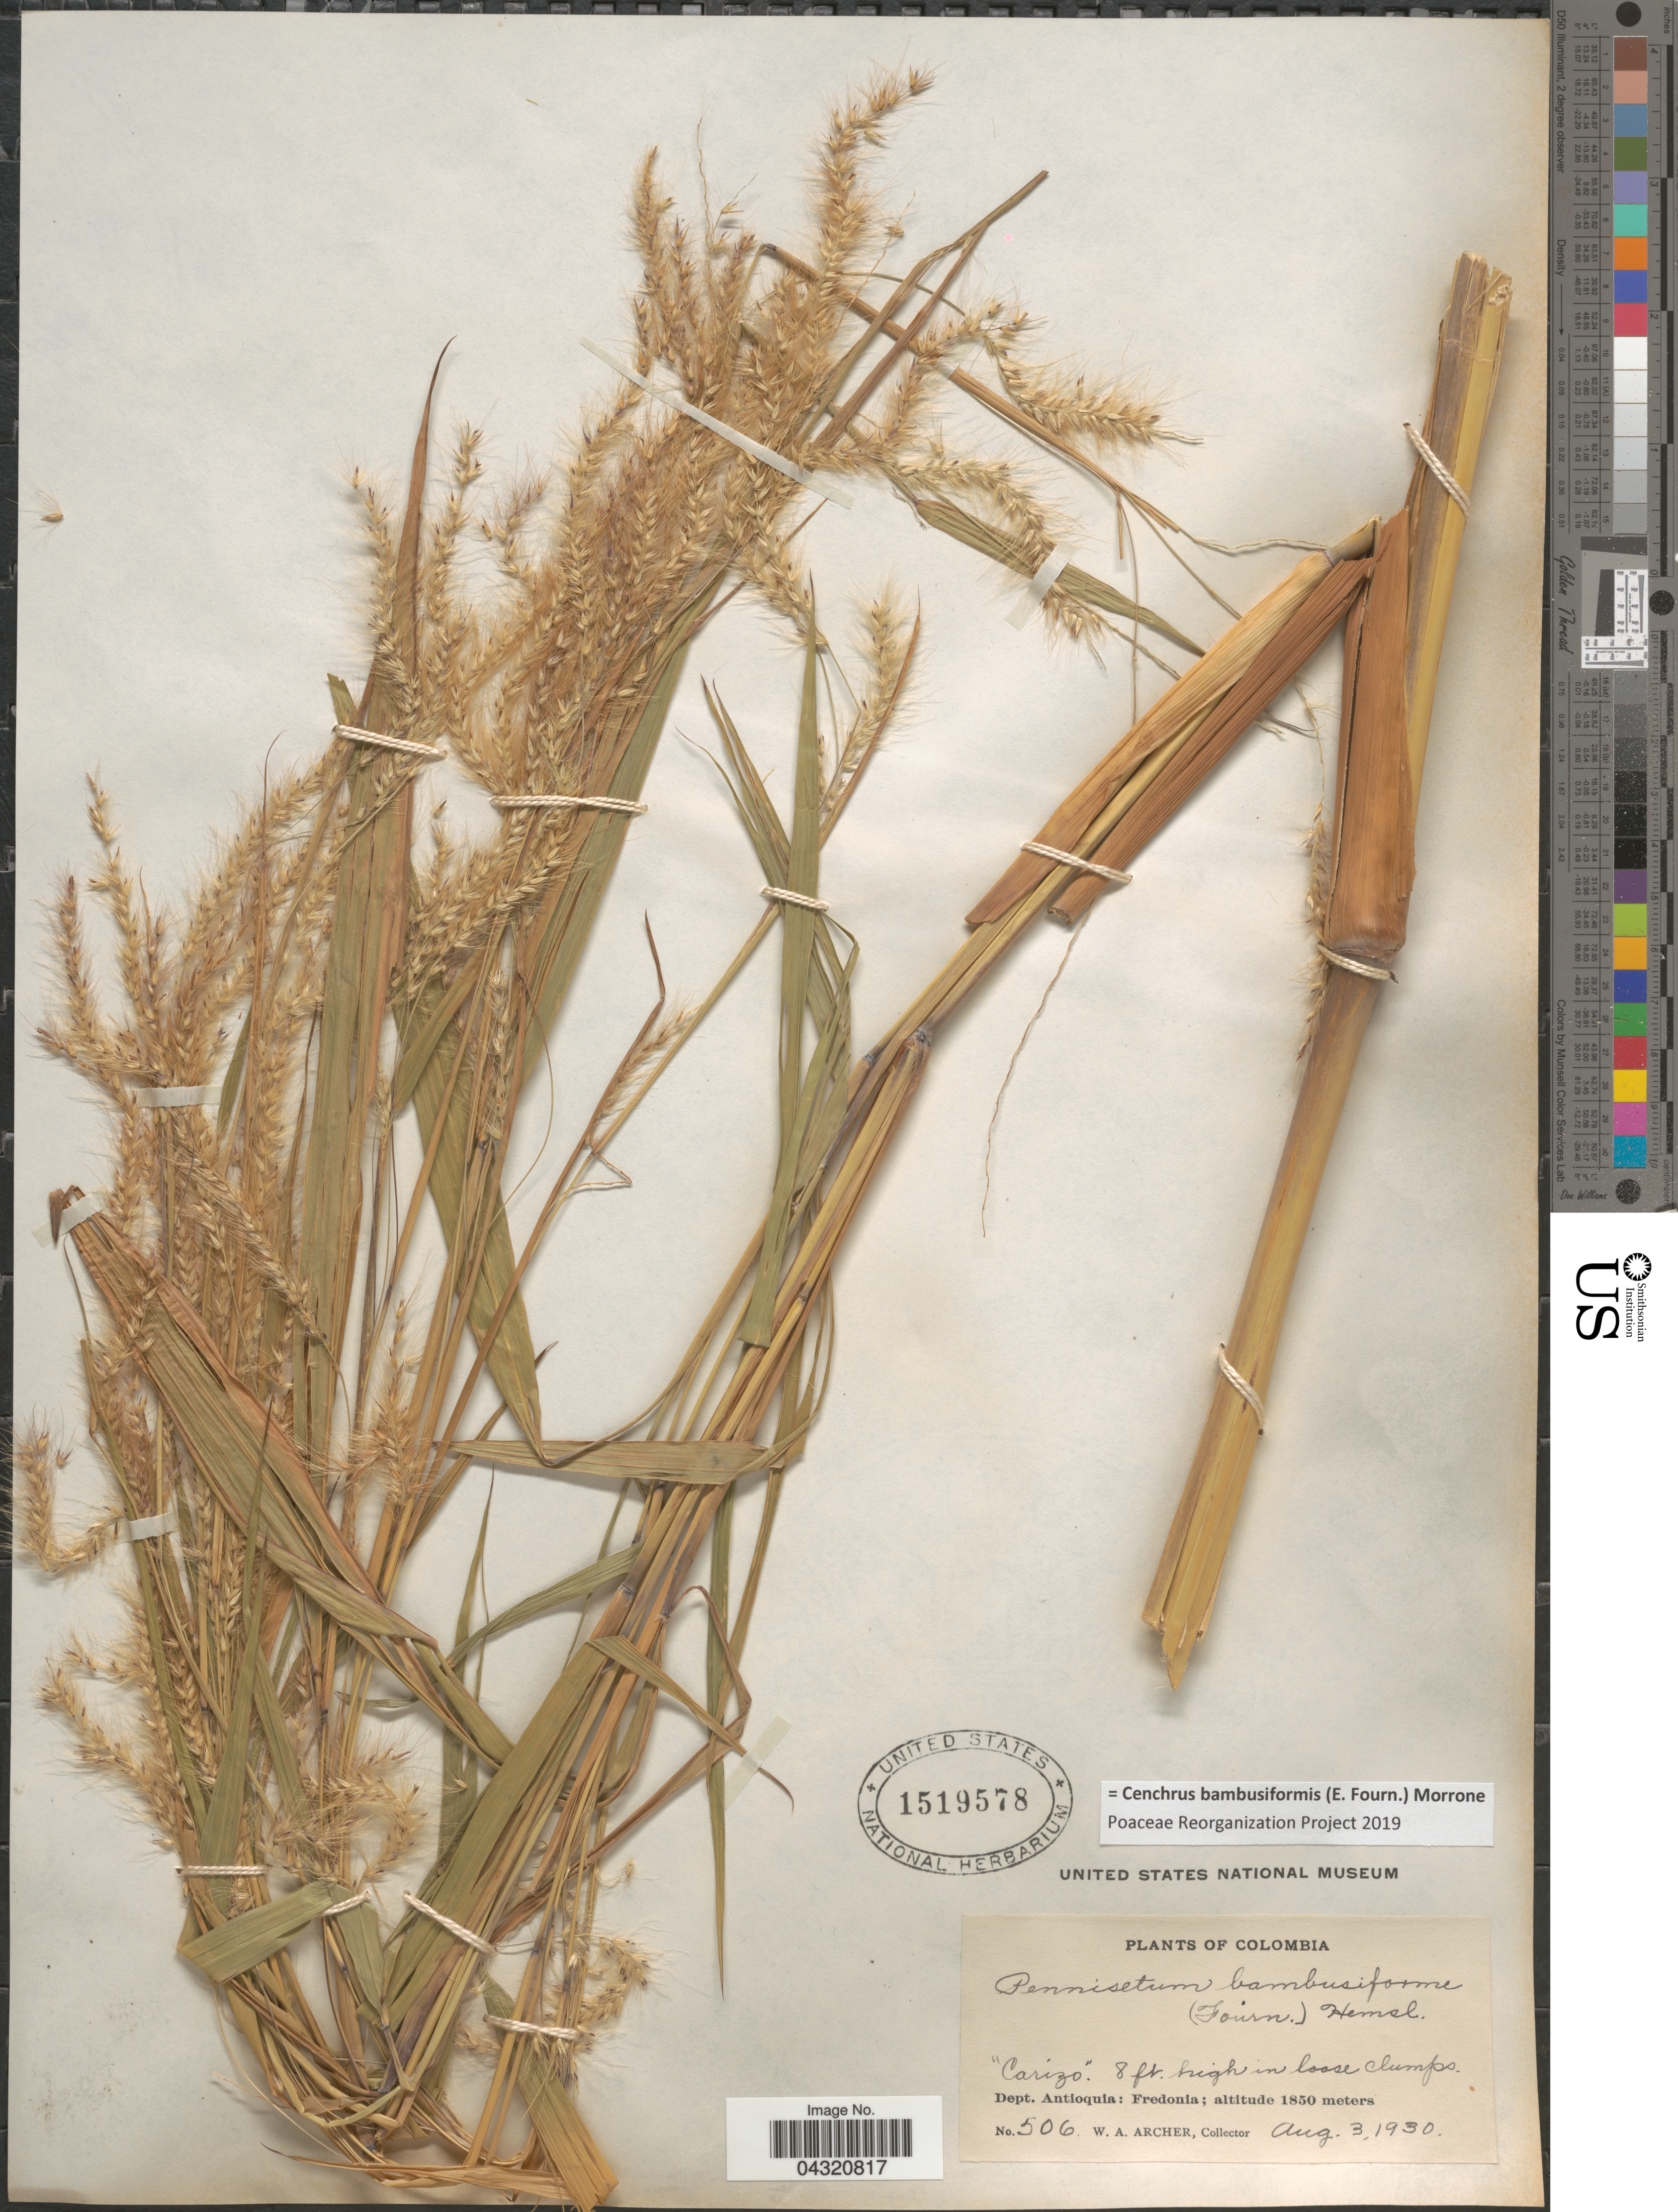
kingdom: Plantae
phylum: Tracheophyta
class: Liliopsida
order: Poales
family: Poaceae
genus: Cenchrus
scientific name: Cenchrus bambusiformis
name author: (E. Fourn.) Morrone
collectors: W. Archer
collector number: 506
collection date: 1930-08-03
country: Colombia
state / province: Antioquia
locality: Carizo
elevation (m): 1850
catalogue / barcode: US 1519578